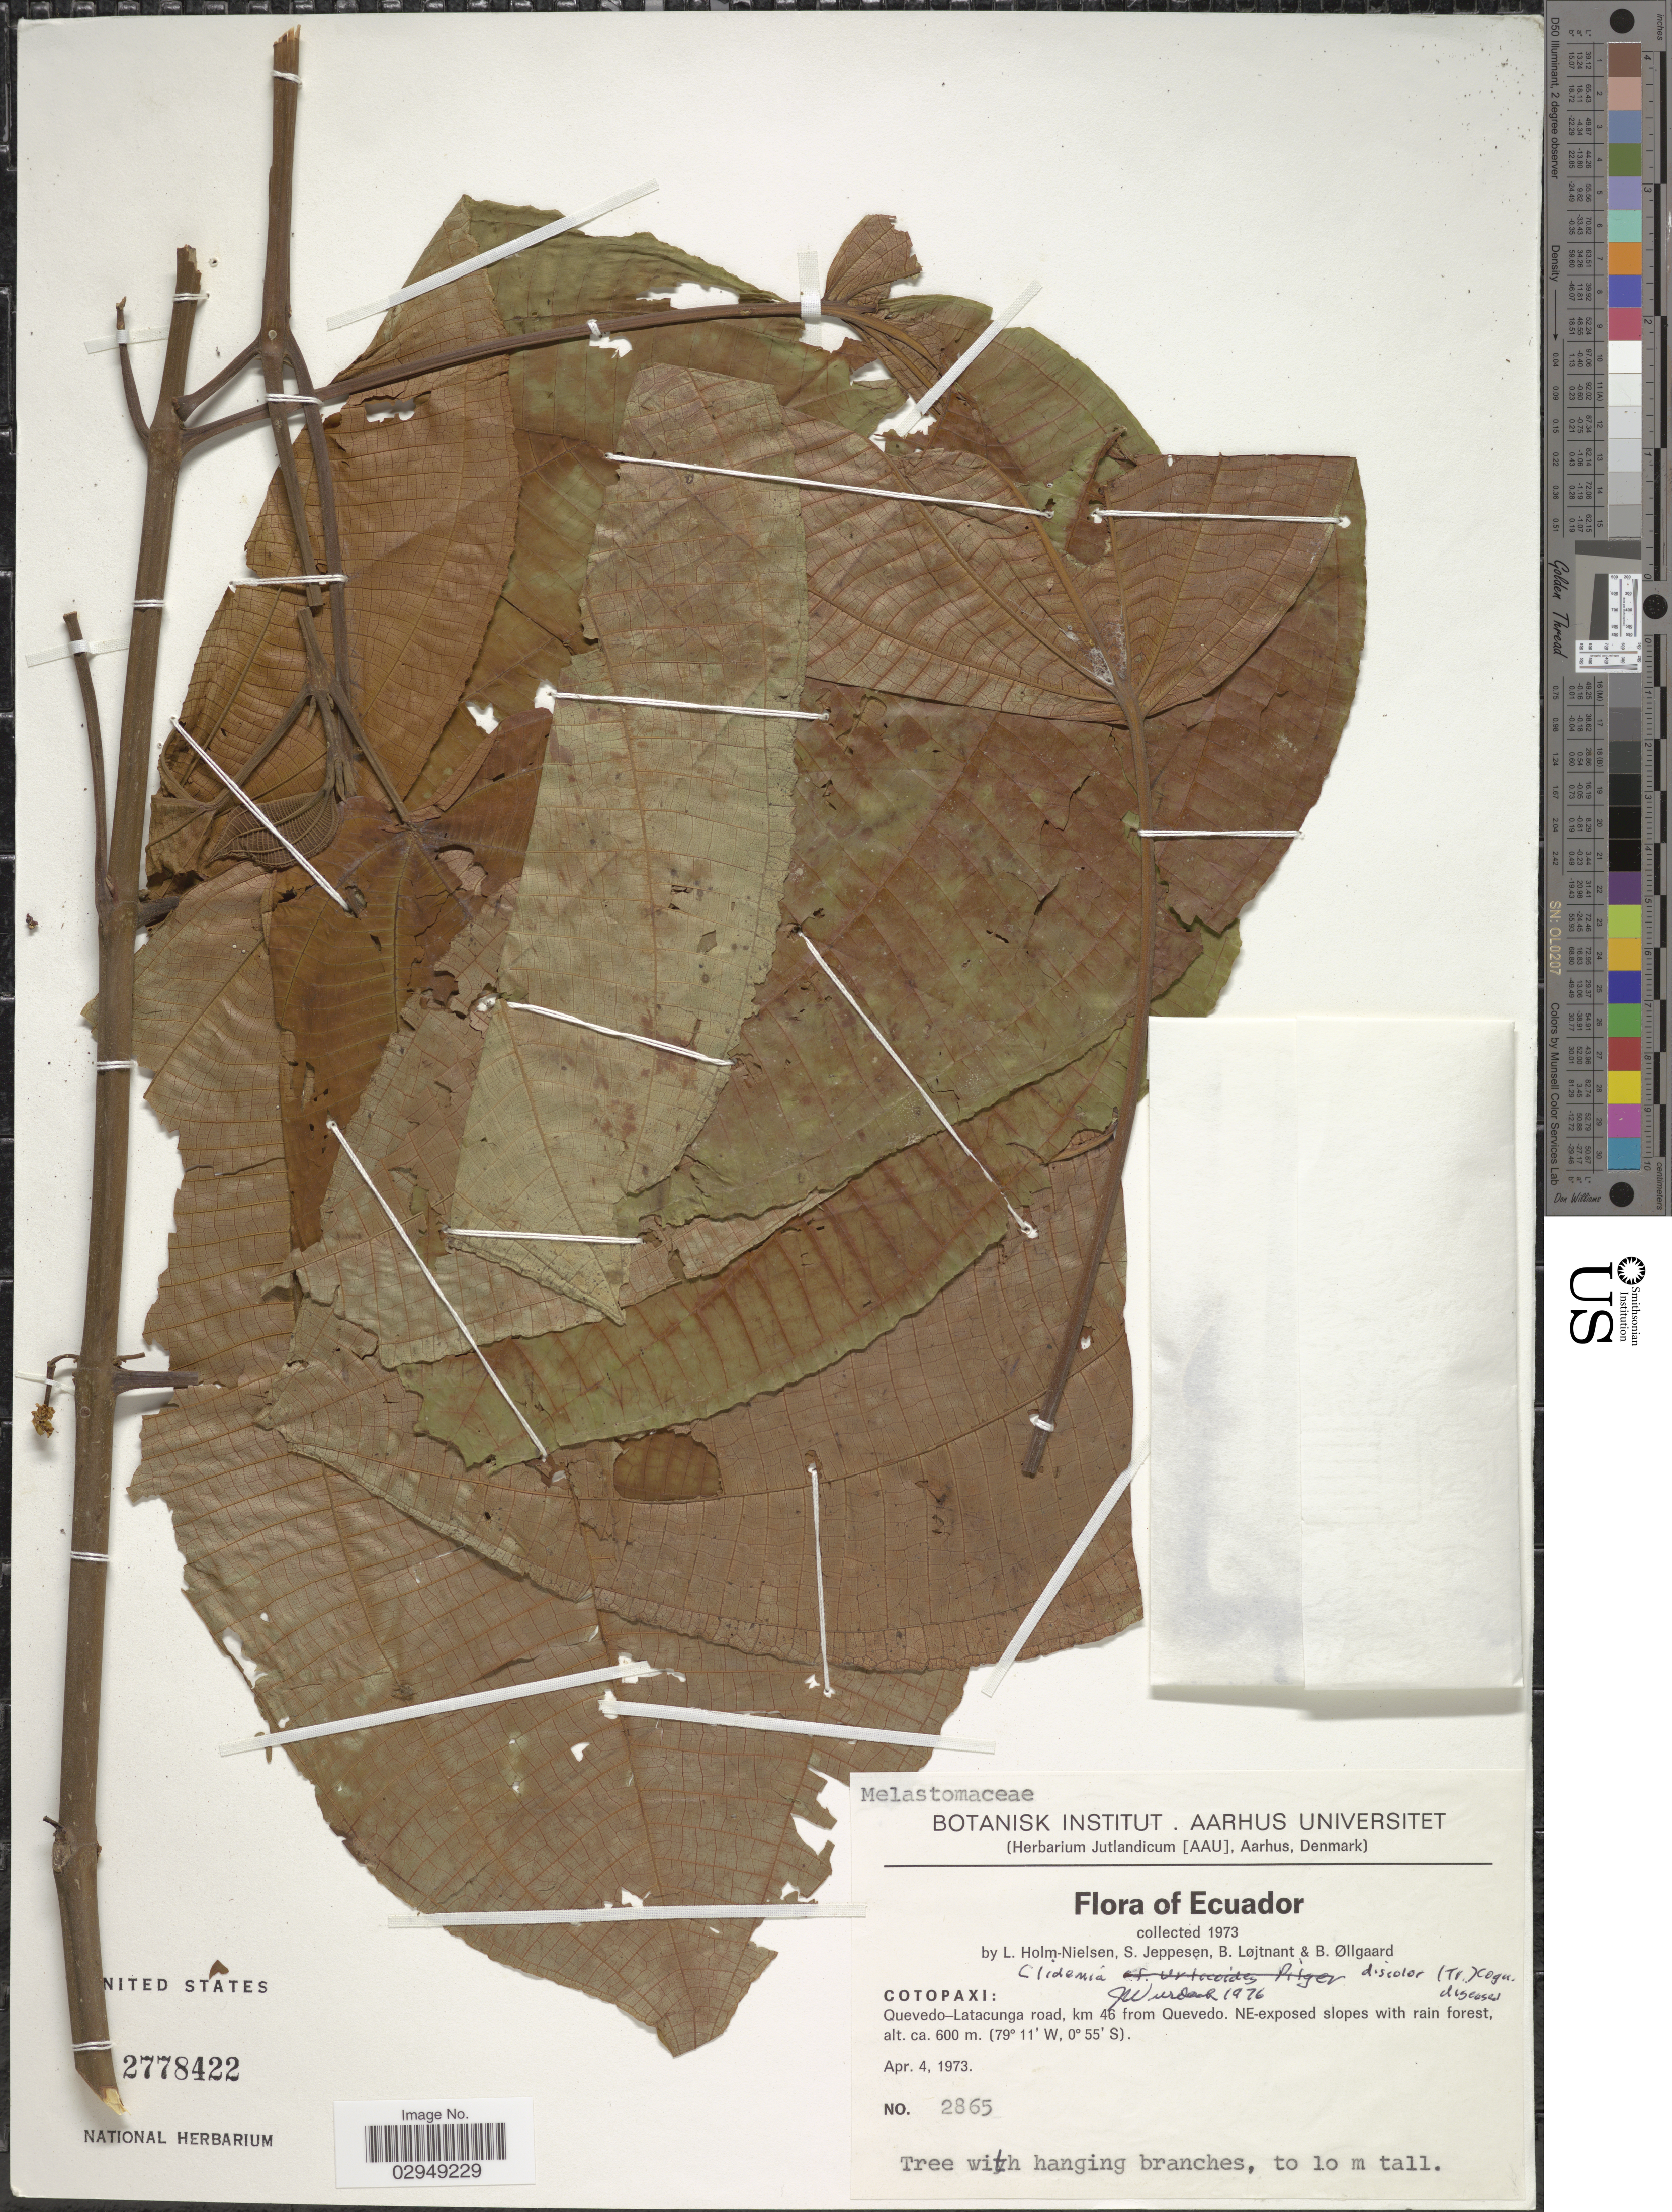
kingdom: Plantae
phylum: Tracheophyta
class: Magnoliopsida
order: Myrtales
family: Melastomataceae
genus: Clidemia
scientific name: Clidemia discolor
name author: (Triana) Cogn.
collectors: L. Holm-Nielsen, S. Jeppesen, B. Löjtnant & B. Øllgaard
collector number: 2865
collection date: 1973-04-04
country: Ecuador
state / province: Cotopaxi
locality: Quevedo-Latacunga road, km 46 from Quevedo, NE-exposed slopes with rain forest.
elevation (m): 600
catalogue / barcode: US 2778422